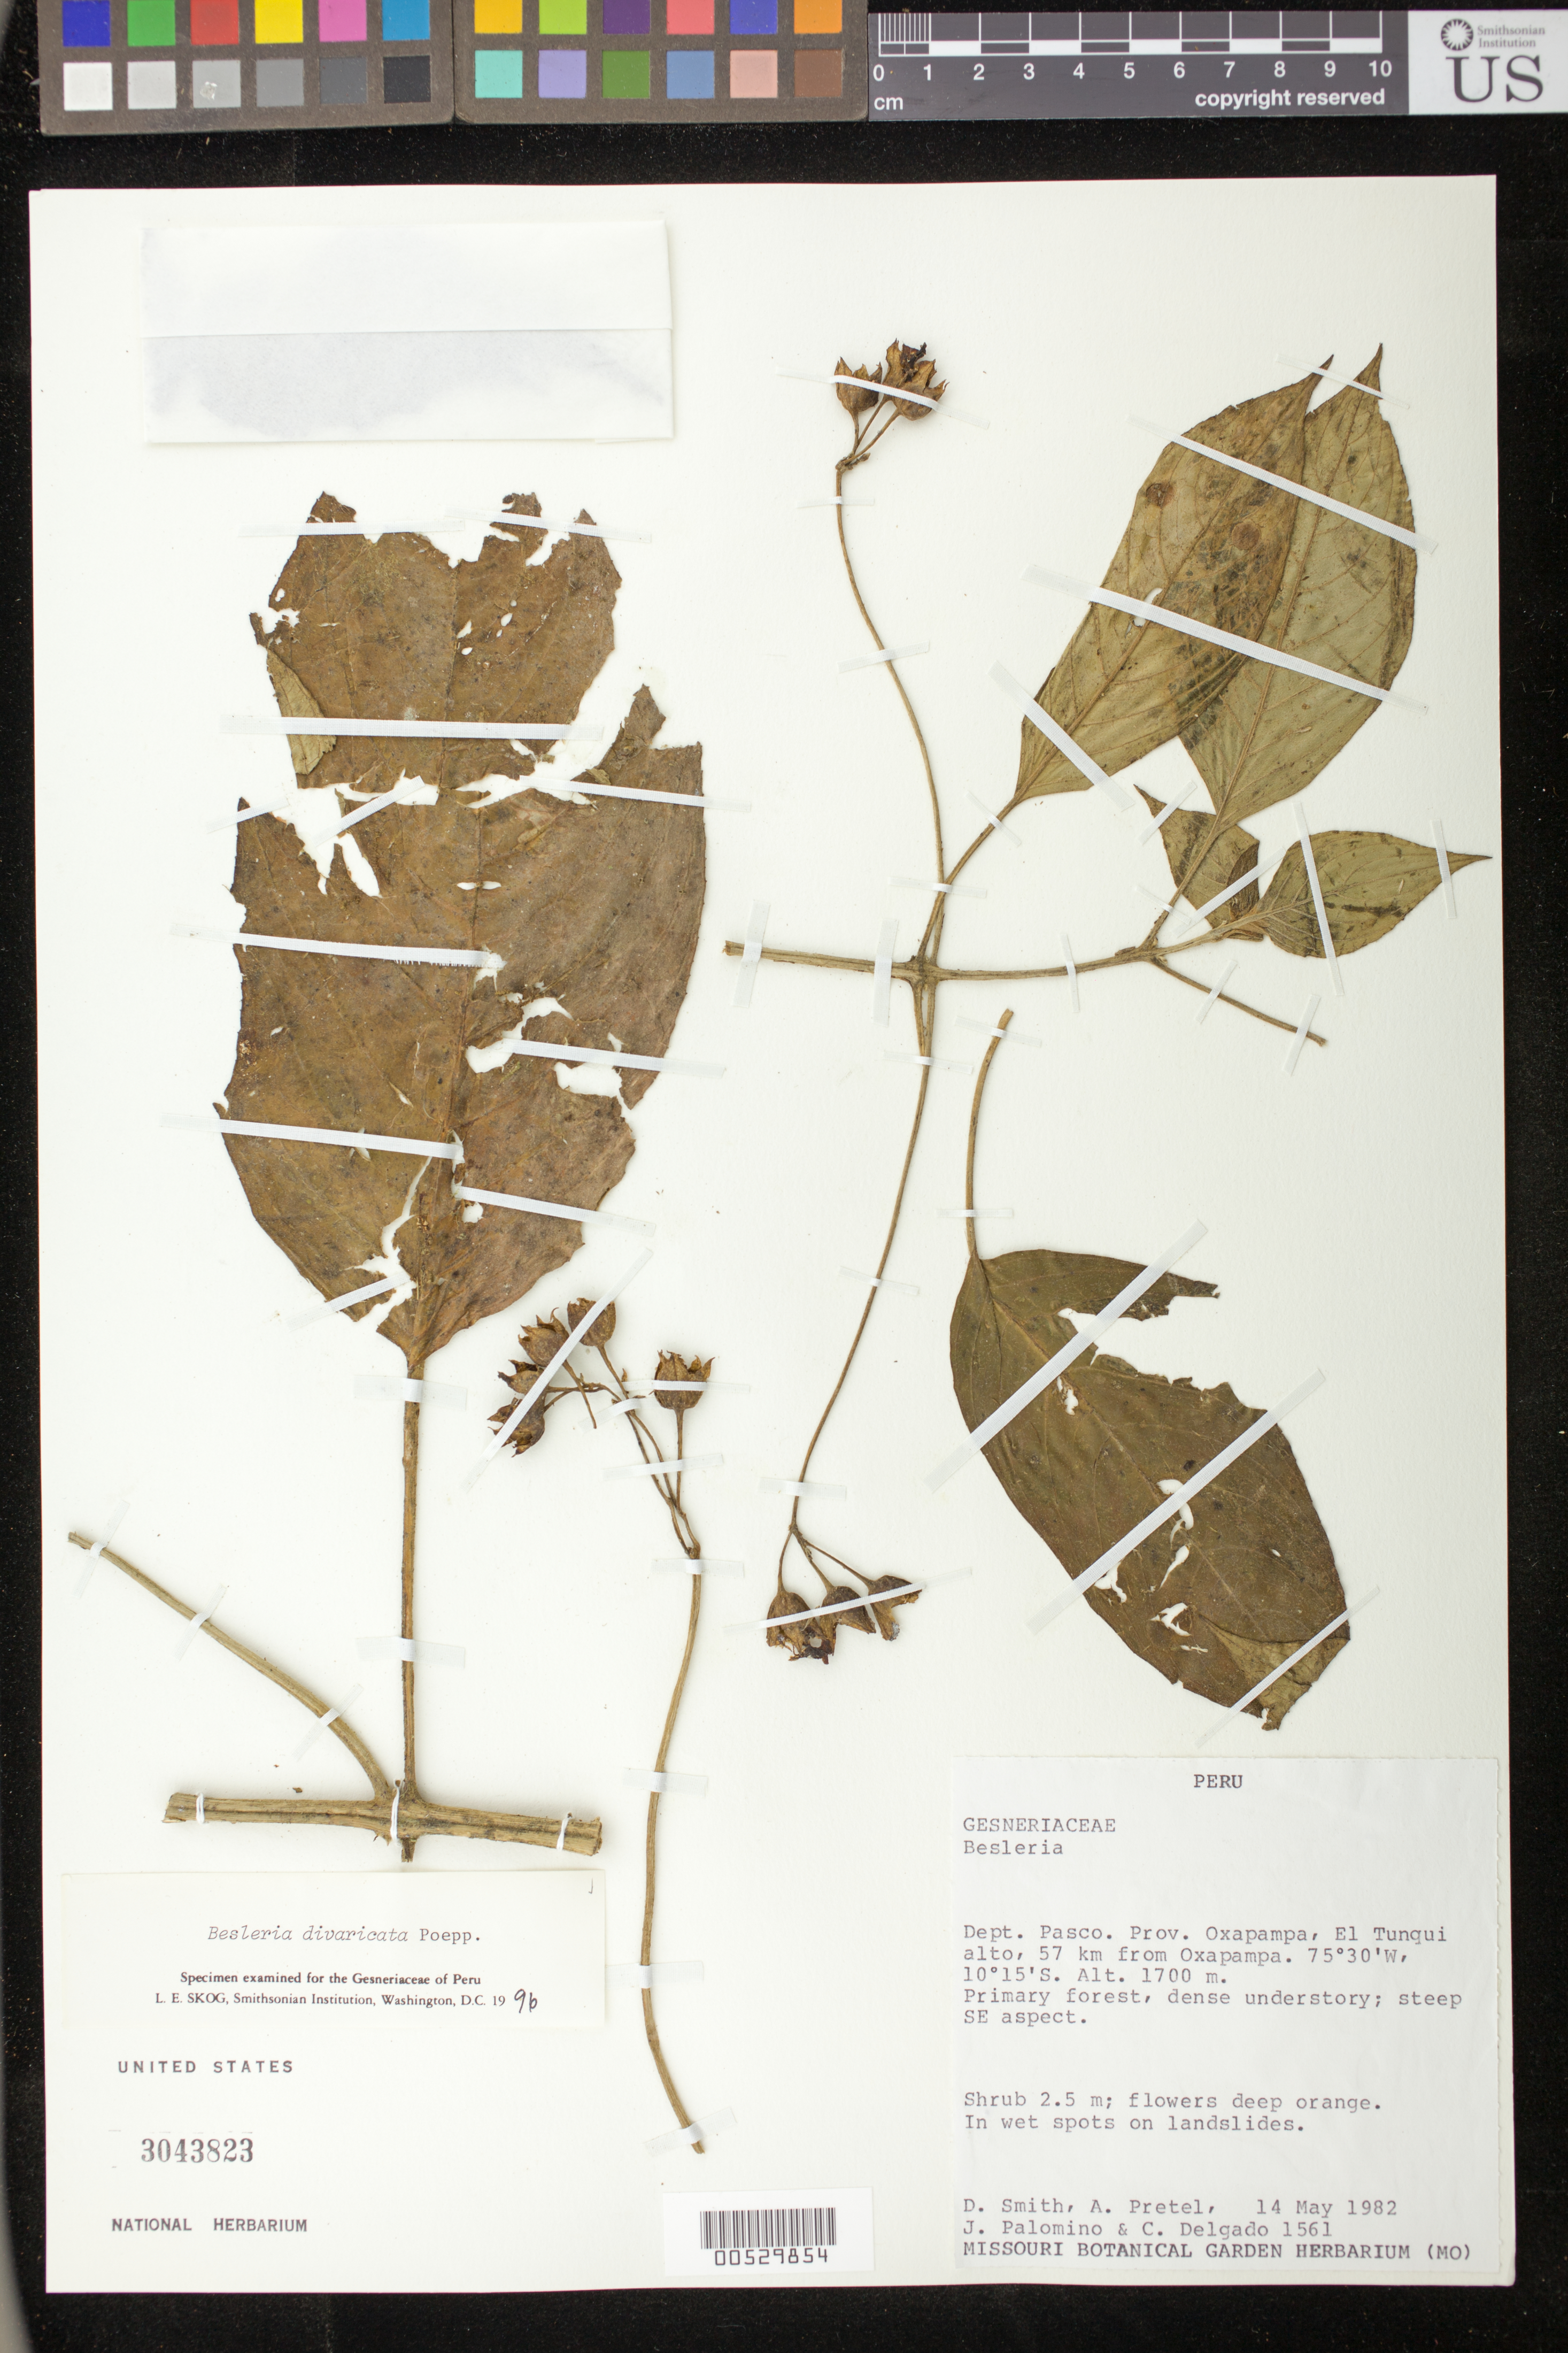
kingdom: Plantae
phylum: Tracheophyta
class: Magnoliopsida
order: Lamiales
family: Gesneriaceae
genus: Besleria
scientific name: Besleria divaricata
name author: Poepp.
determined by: Skog, Laurence E.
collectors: D. Smith, A. Pretel, J. Palomino & C. Delgado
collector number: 1561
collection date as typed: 14 May 1982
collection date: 1982-05-14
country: Peru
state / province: Pasco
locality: Prov. Oxapampa; El Tunqui alto, 57 km from Oxapampa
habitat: Primary forest, dense understory; steep SE aspect; in wet spots on landslides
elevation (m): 1700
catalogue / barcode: US 3043823